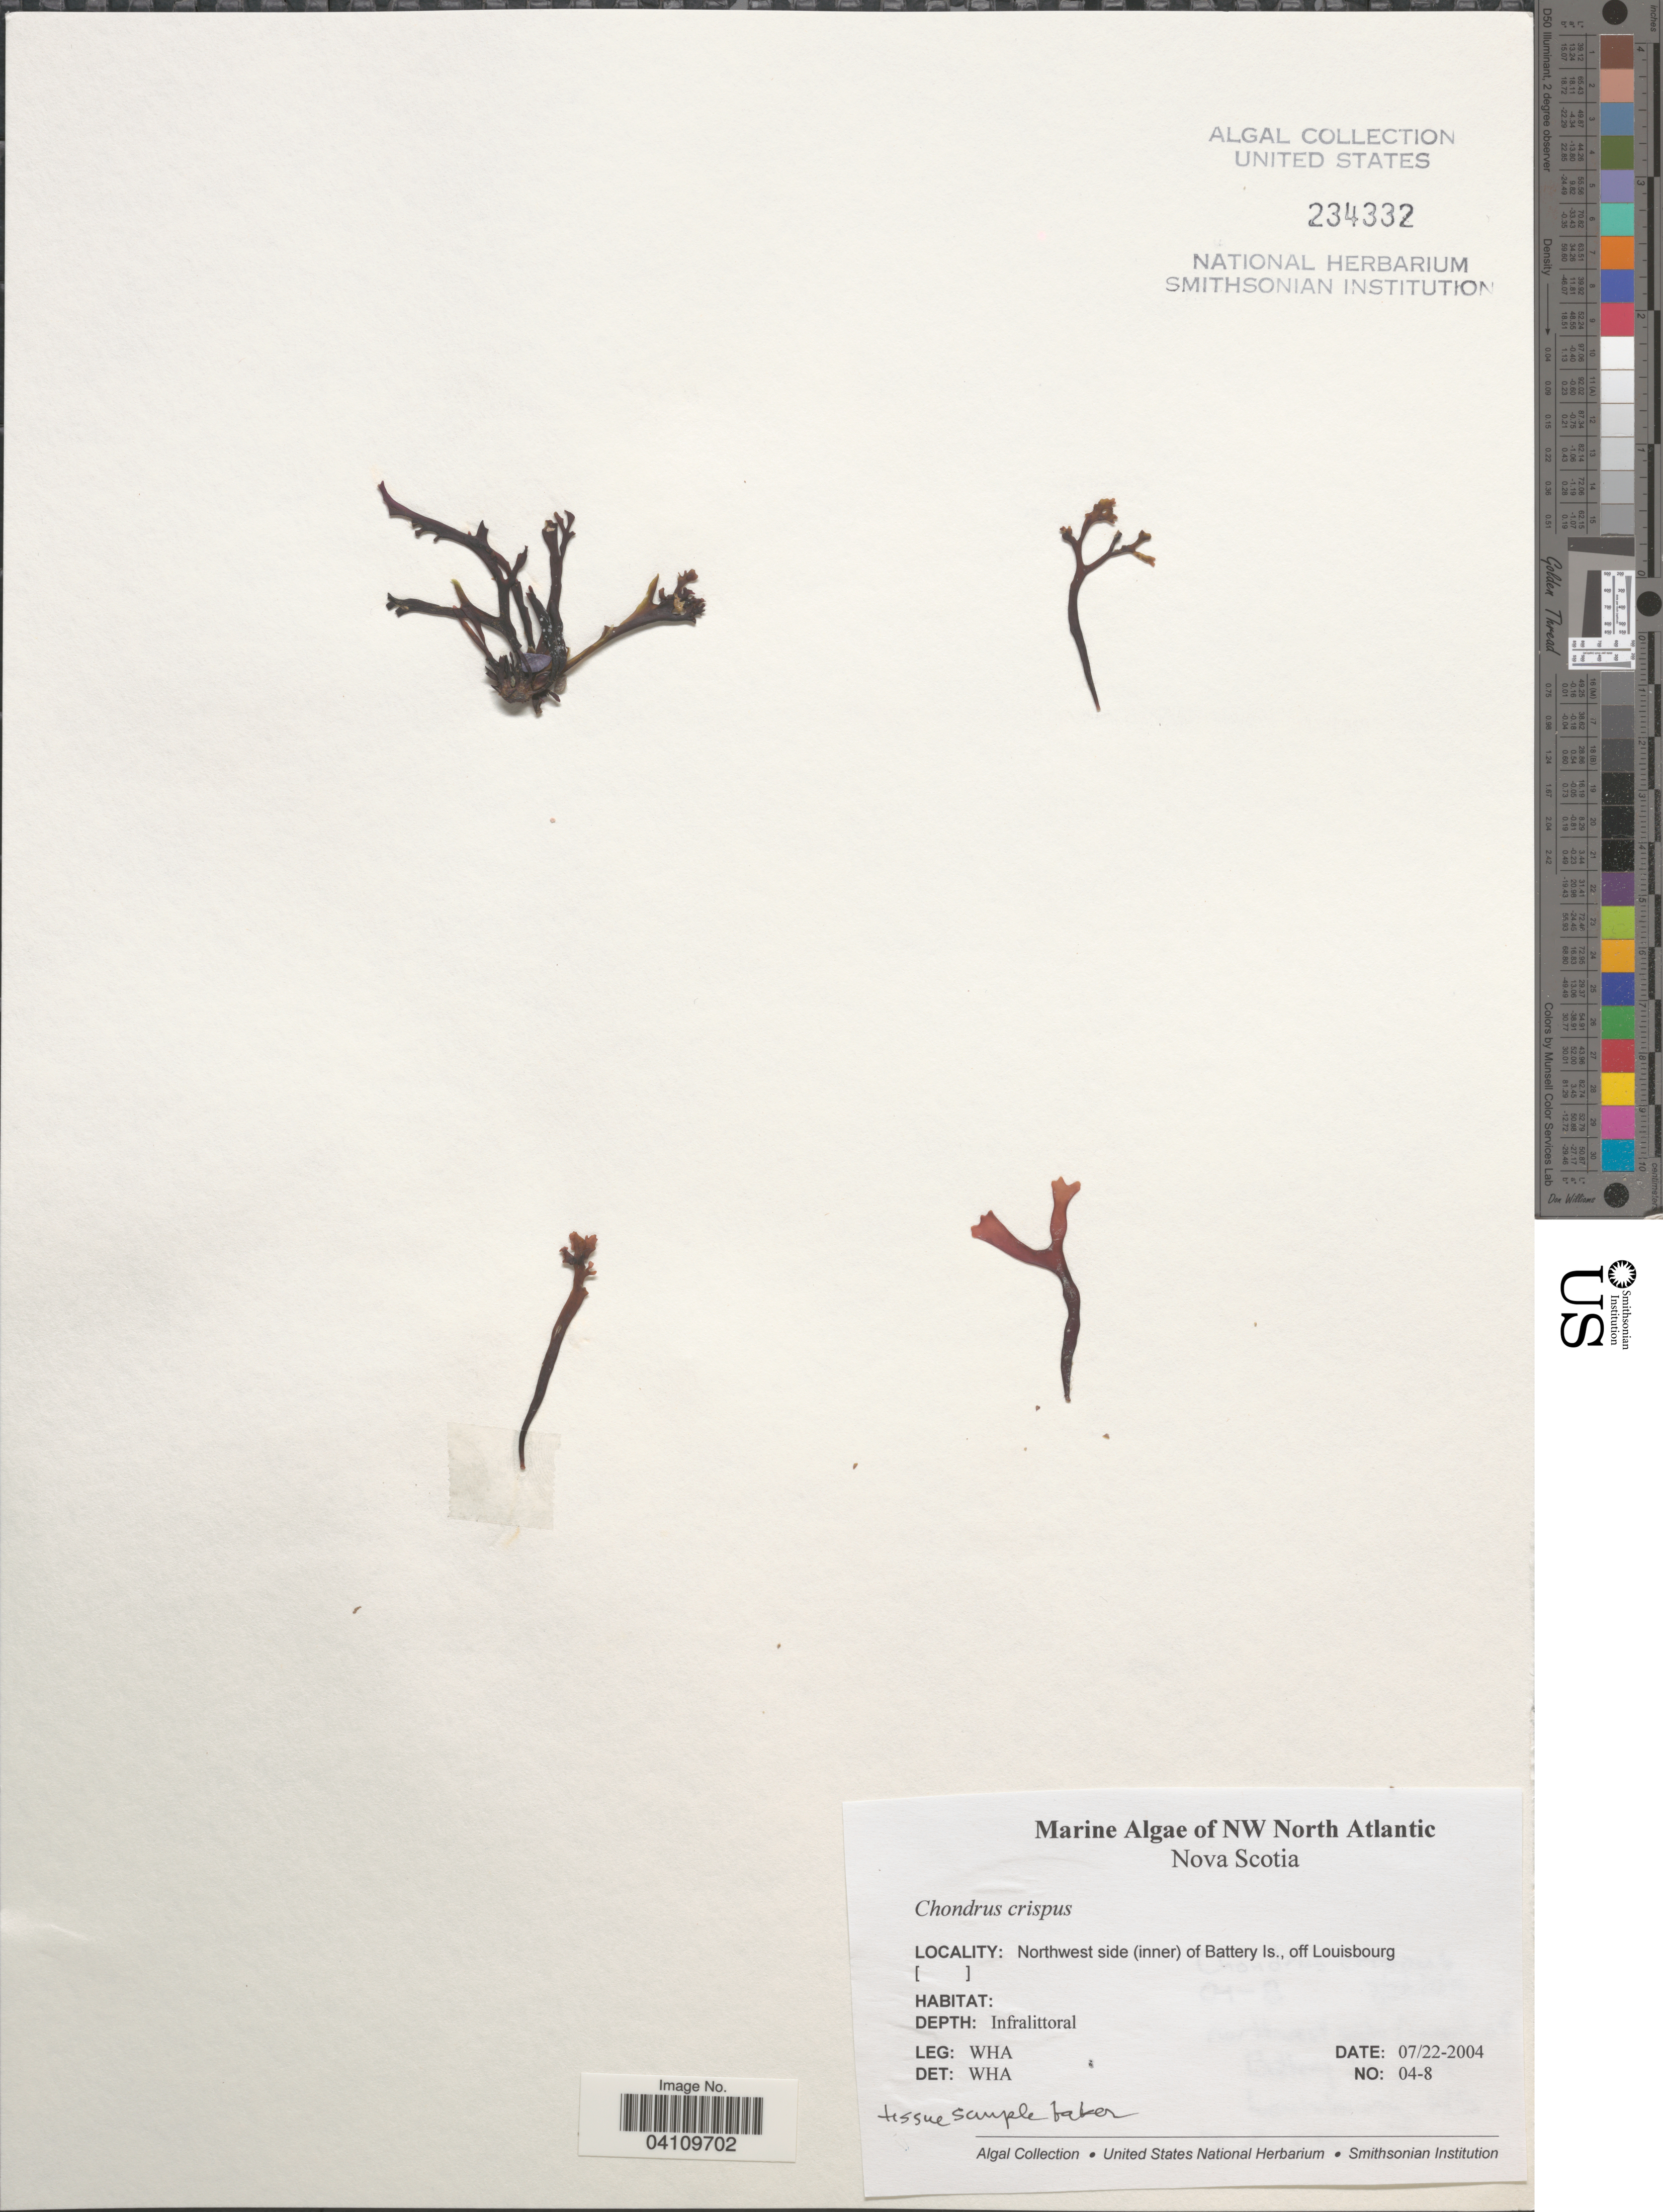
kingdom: Plantae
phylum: Rhodophyta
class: Florideophyceae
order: Gigartinales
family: Gigartinaceae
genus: Chondrus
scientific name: Chondrus crispus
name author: Stackh.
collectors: W. H. Adey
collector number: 04-8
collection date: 2004-07-22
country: Canada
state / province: Nova Scotia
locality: NW North Atlantic. Northwest side (inner) of Battery Is., off Louisbourg.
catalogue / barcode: US 234332